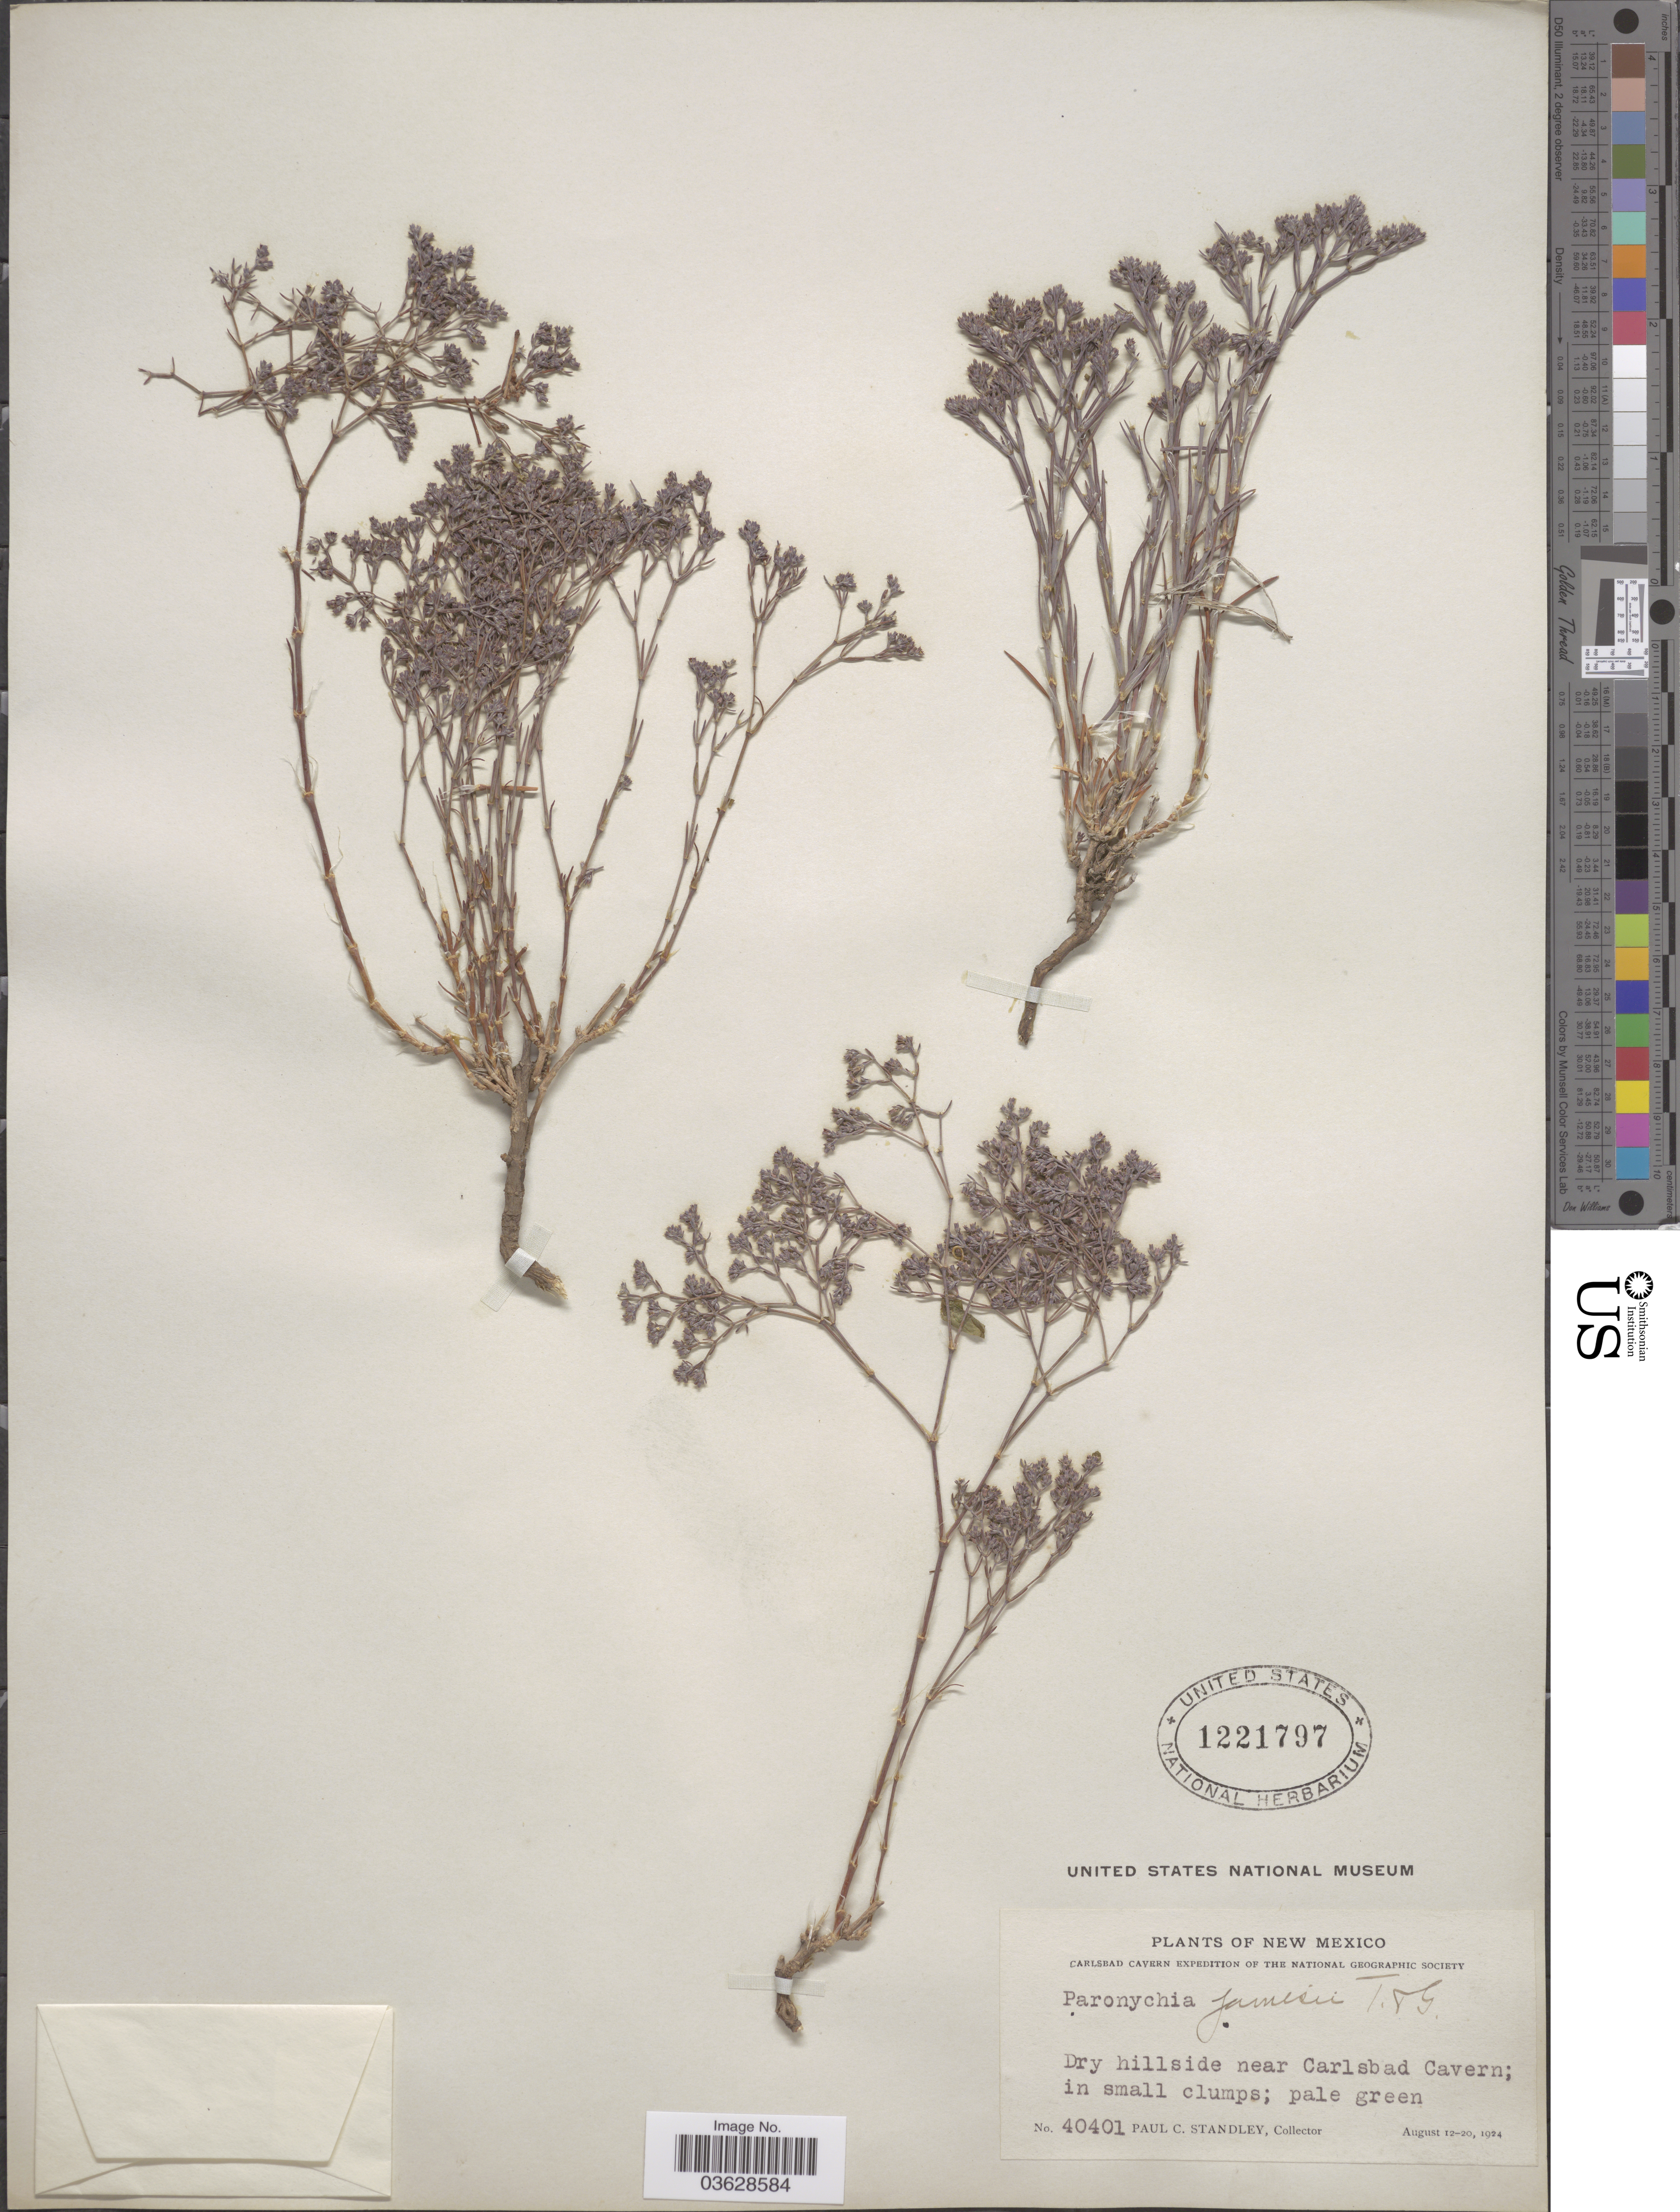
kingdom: Plantae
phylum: Tracheophyta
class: Magnoliopsida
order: Caryophyllales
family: Caryophyllaceae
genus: Paronychia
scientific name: Paronychia jamesii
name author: Torr. & A. Gray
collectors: P. C. Standley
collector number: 40401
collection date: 1924-08-12/1924-08-20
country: United States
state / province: New Mexico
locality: Dry hillside near Carlsbad Cavern.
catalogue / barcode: US 1221797